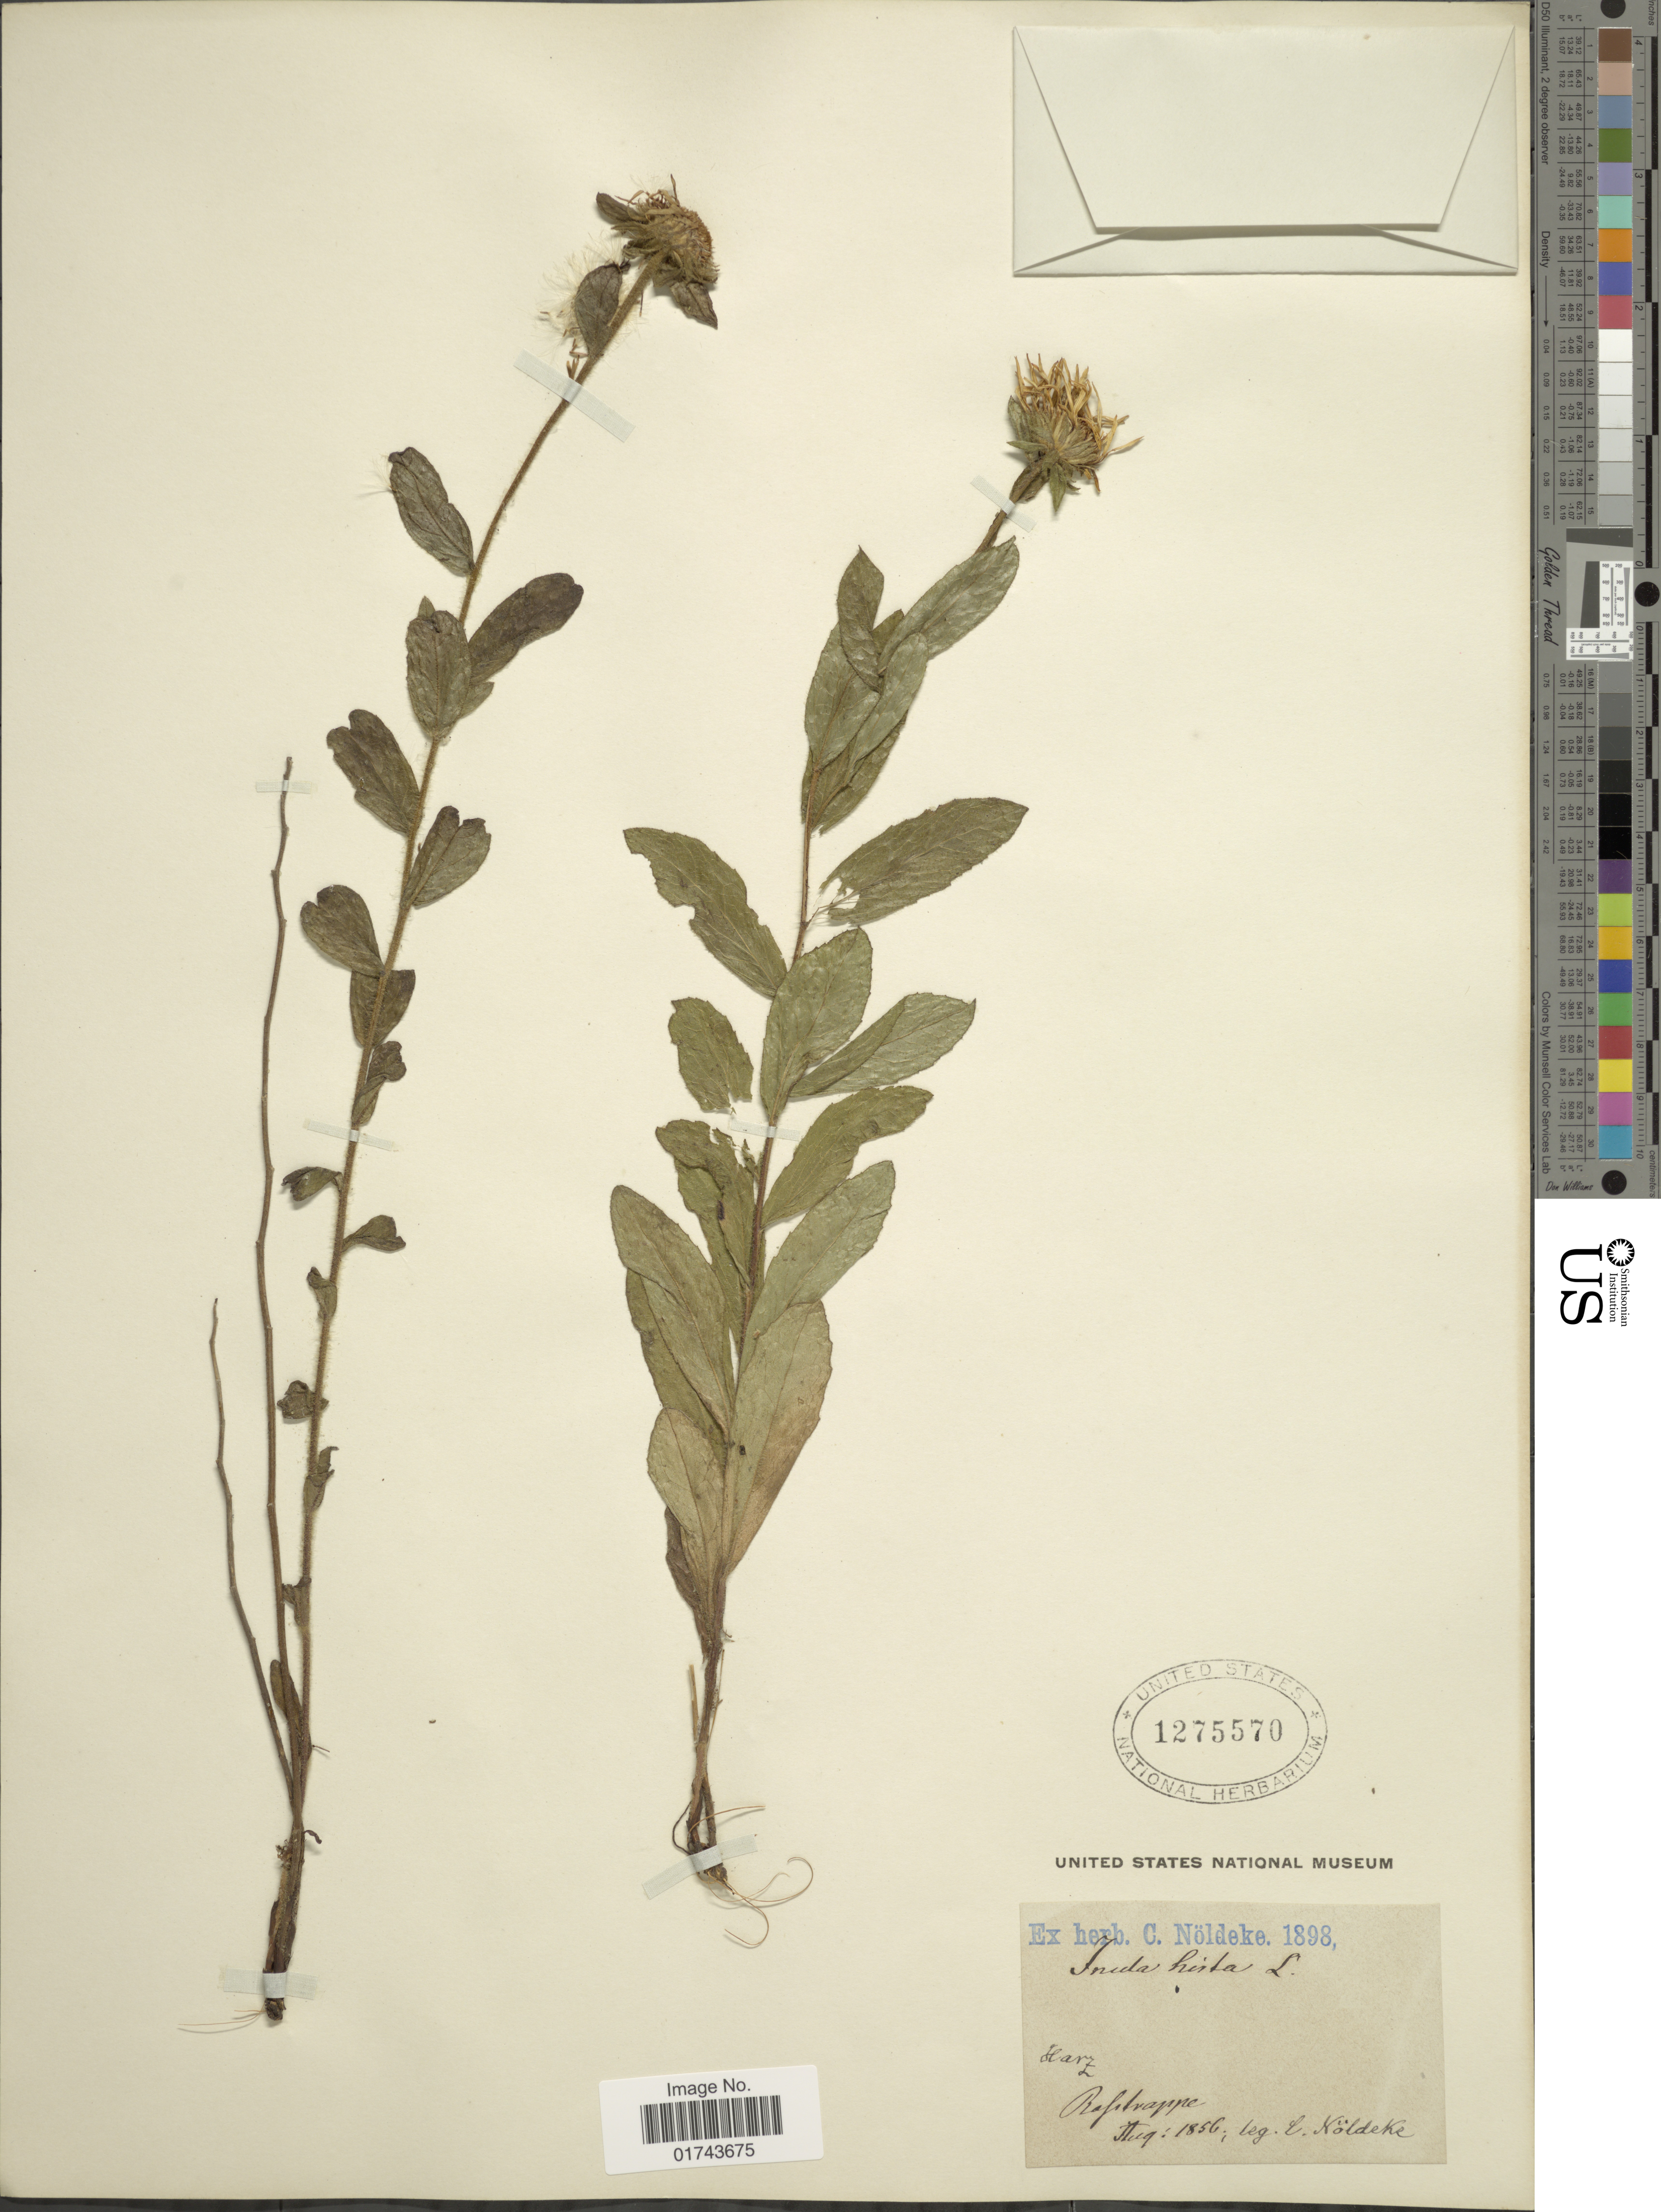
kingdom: Plantae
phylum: Tracheophyta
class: Magnoliopsida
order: Asterales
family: Asteraceae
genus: Inula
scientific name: Inula hirta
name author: L.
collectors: C. Noldeke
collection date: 1856-08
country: Germany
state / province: Sachsen-Anhalt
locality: Rafstrappe [interpreted]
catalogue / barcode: US 1275570